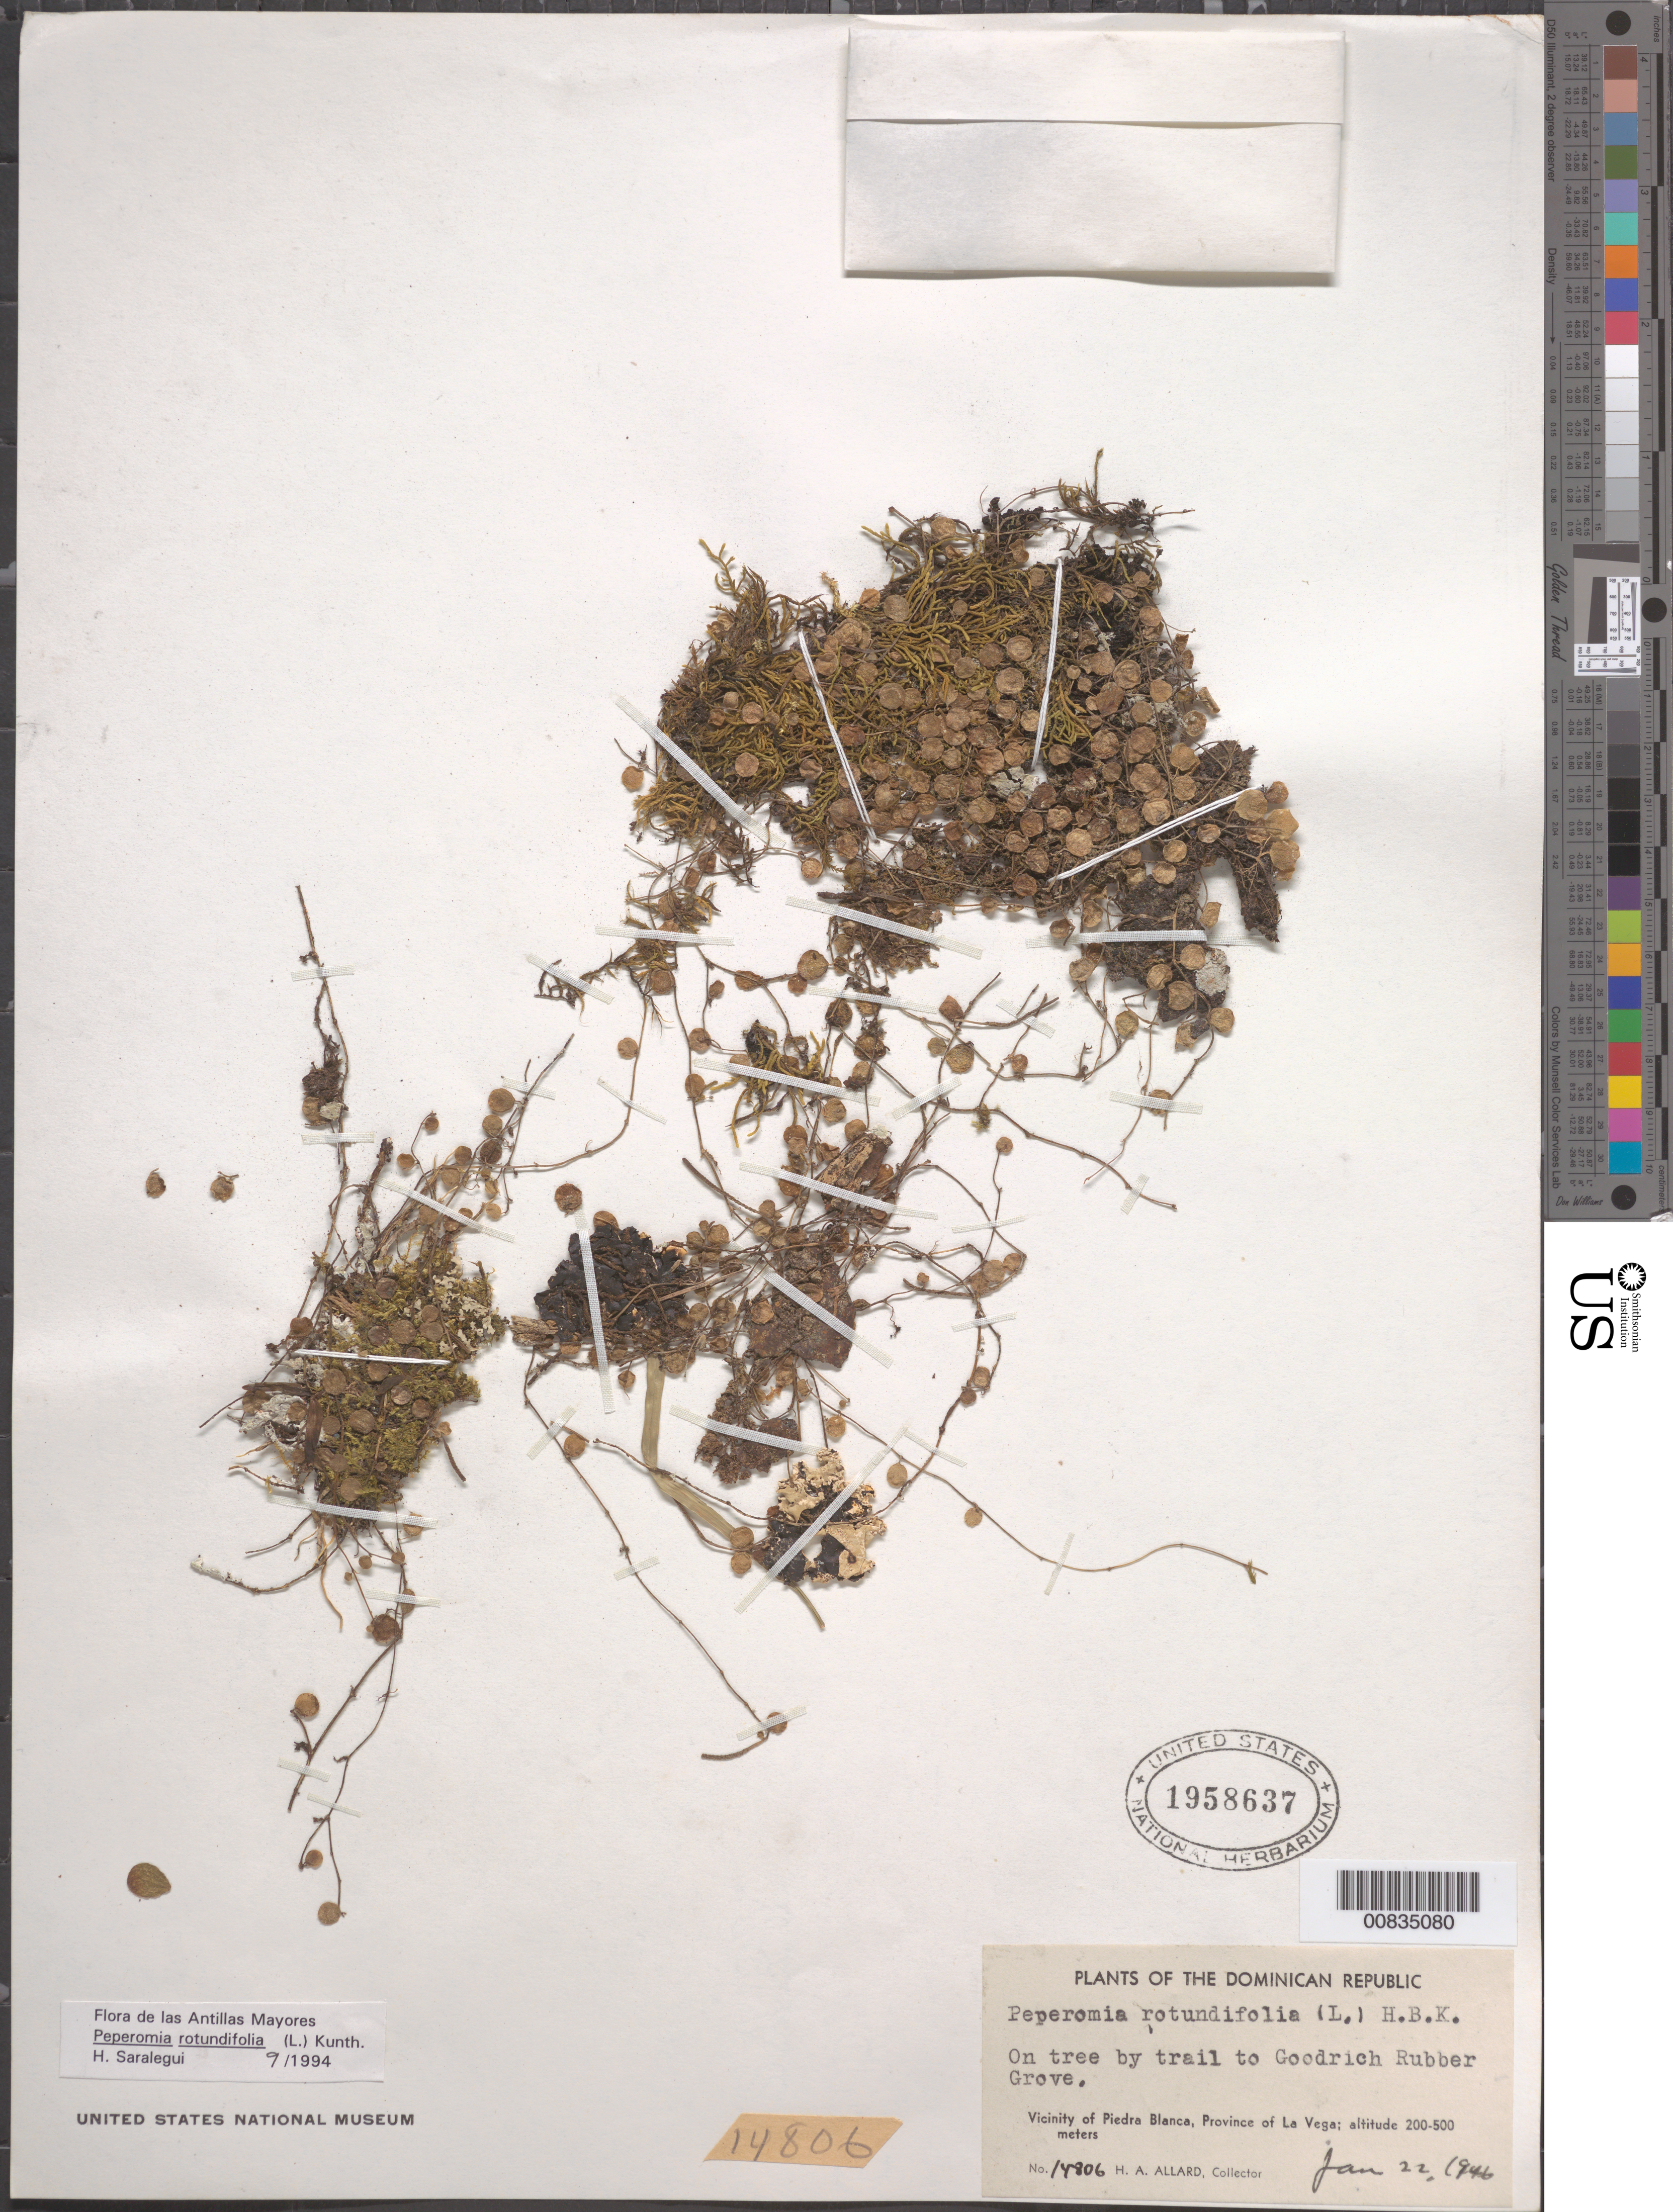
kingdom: Plantae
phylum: Tracheophyta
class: Magnoliopsida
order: Piperales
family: Piperaceae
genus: Peperomia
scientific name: Peperomia rotundifolia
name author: (L.) Kunth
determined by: Saralegui Boza, H., (HAJB), Jardin Botanico Nacional (Habana)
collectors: H. A. Allard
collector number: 14806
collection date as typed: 22 Jan 1946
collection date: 1946-01-22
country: Dominican Republic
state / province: La Vega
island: Hispaniola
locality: Vicinity of Piedra Blanca. Trail to Goodrich Rubber Grove.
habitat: On tree by trail.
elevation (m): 200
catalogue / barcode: US 1958637